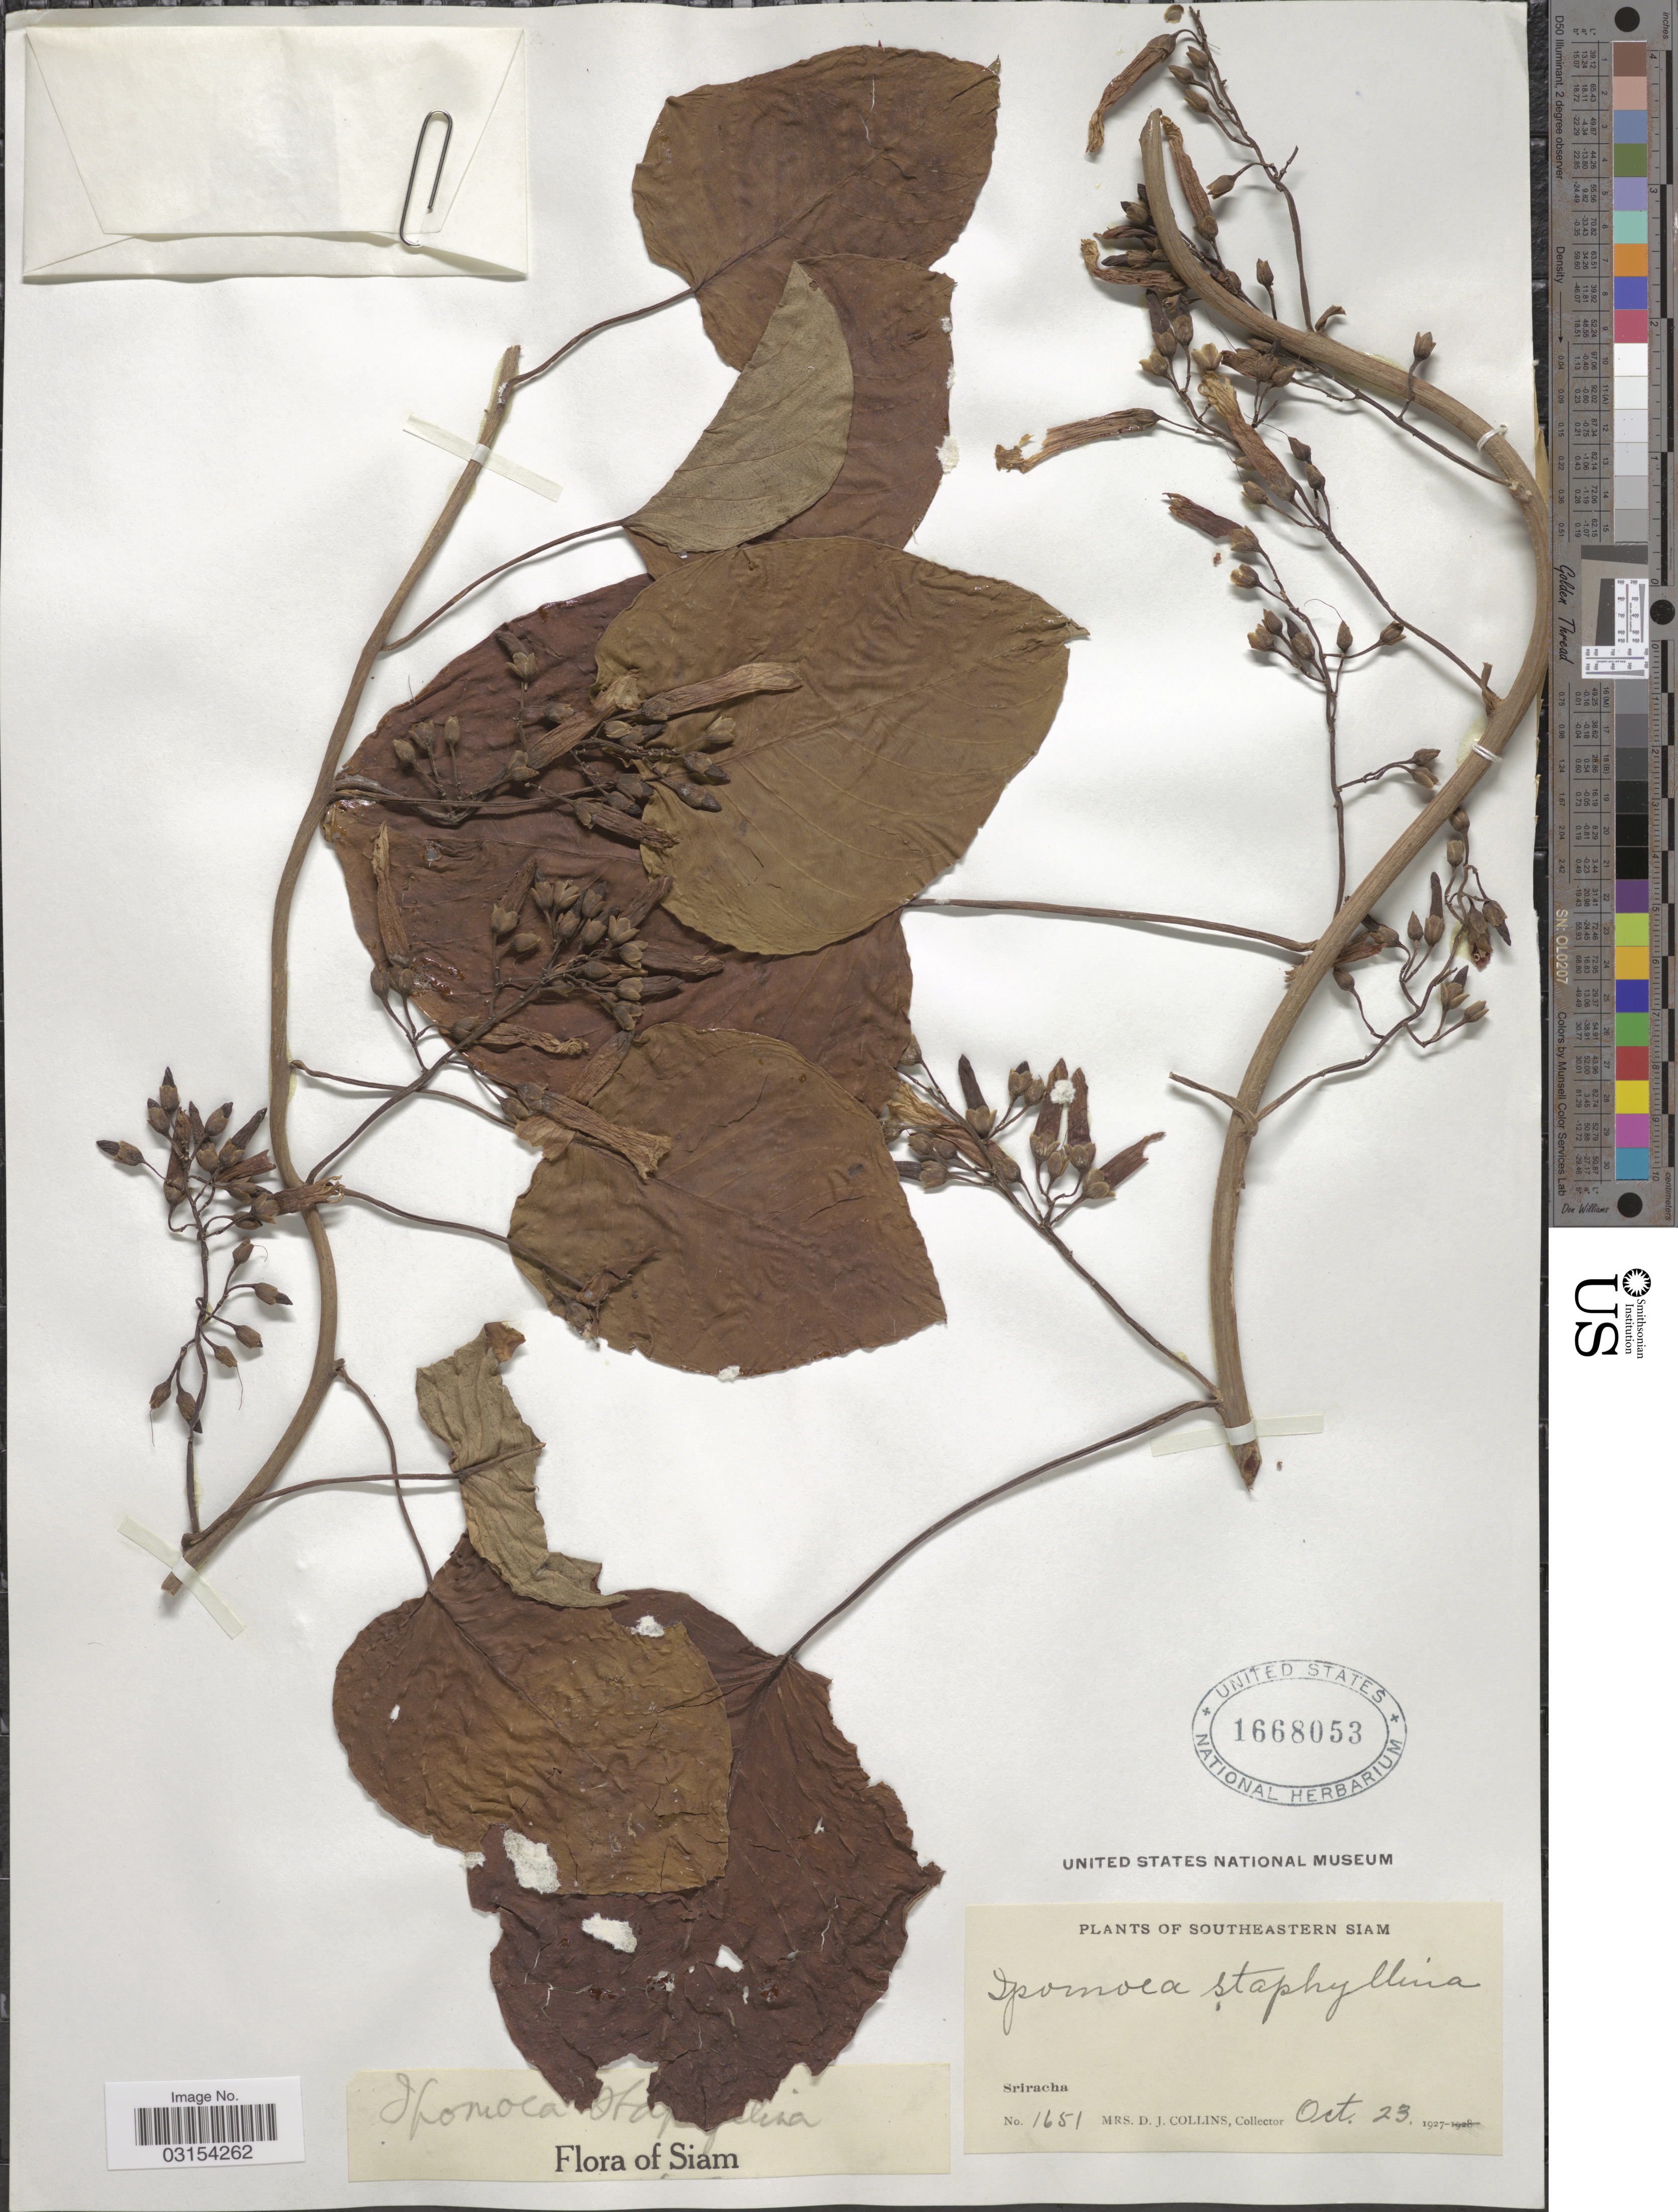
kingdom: Plantae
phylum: Tracheophyta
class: Magnoliopsida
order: Solanales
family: Convolvulaceae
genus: Ipomoea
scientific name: Ipomoea staphylina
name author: Roem. & Schult.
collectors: Mrs. D. J. Collins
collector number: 1651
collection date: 1927-10-23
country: Thailand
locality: Southeastern Siam. Sriracha. Siam.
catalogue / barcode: US 1668053